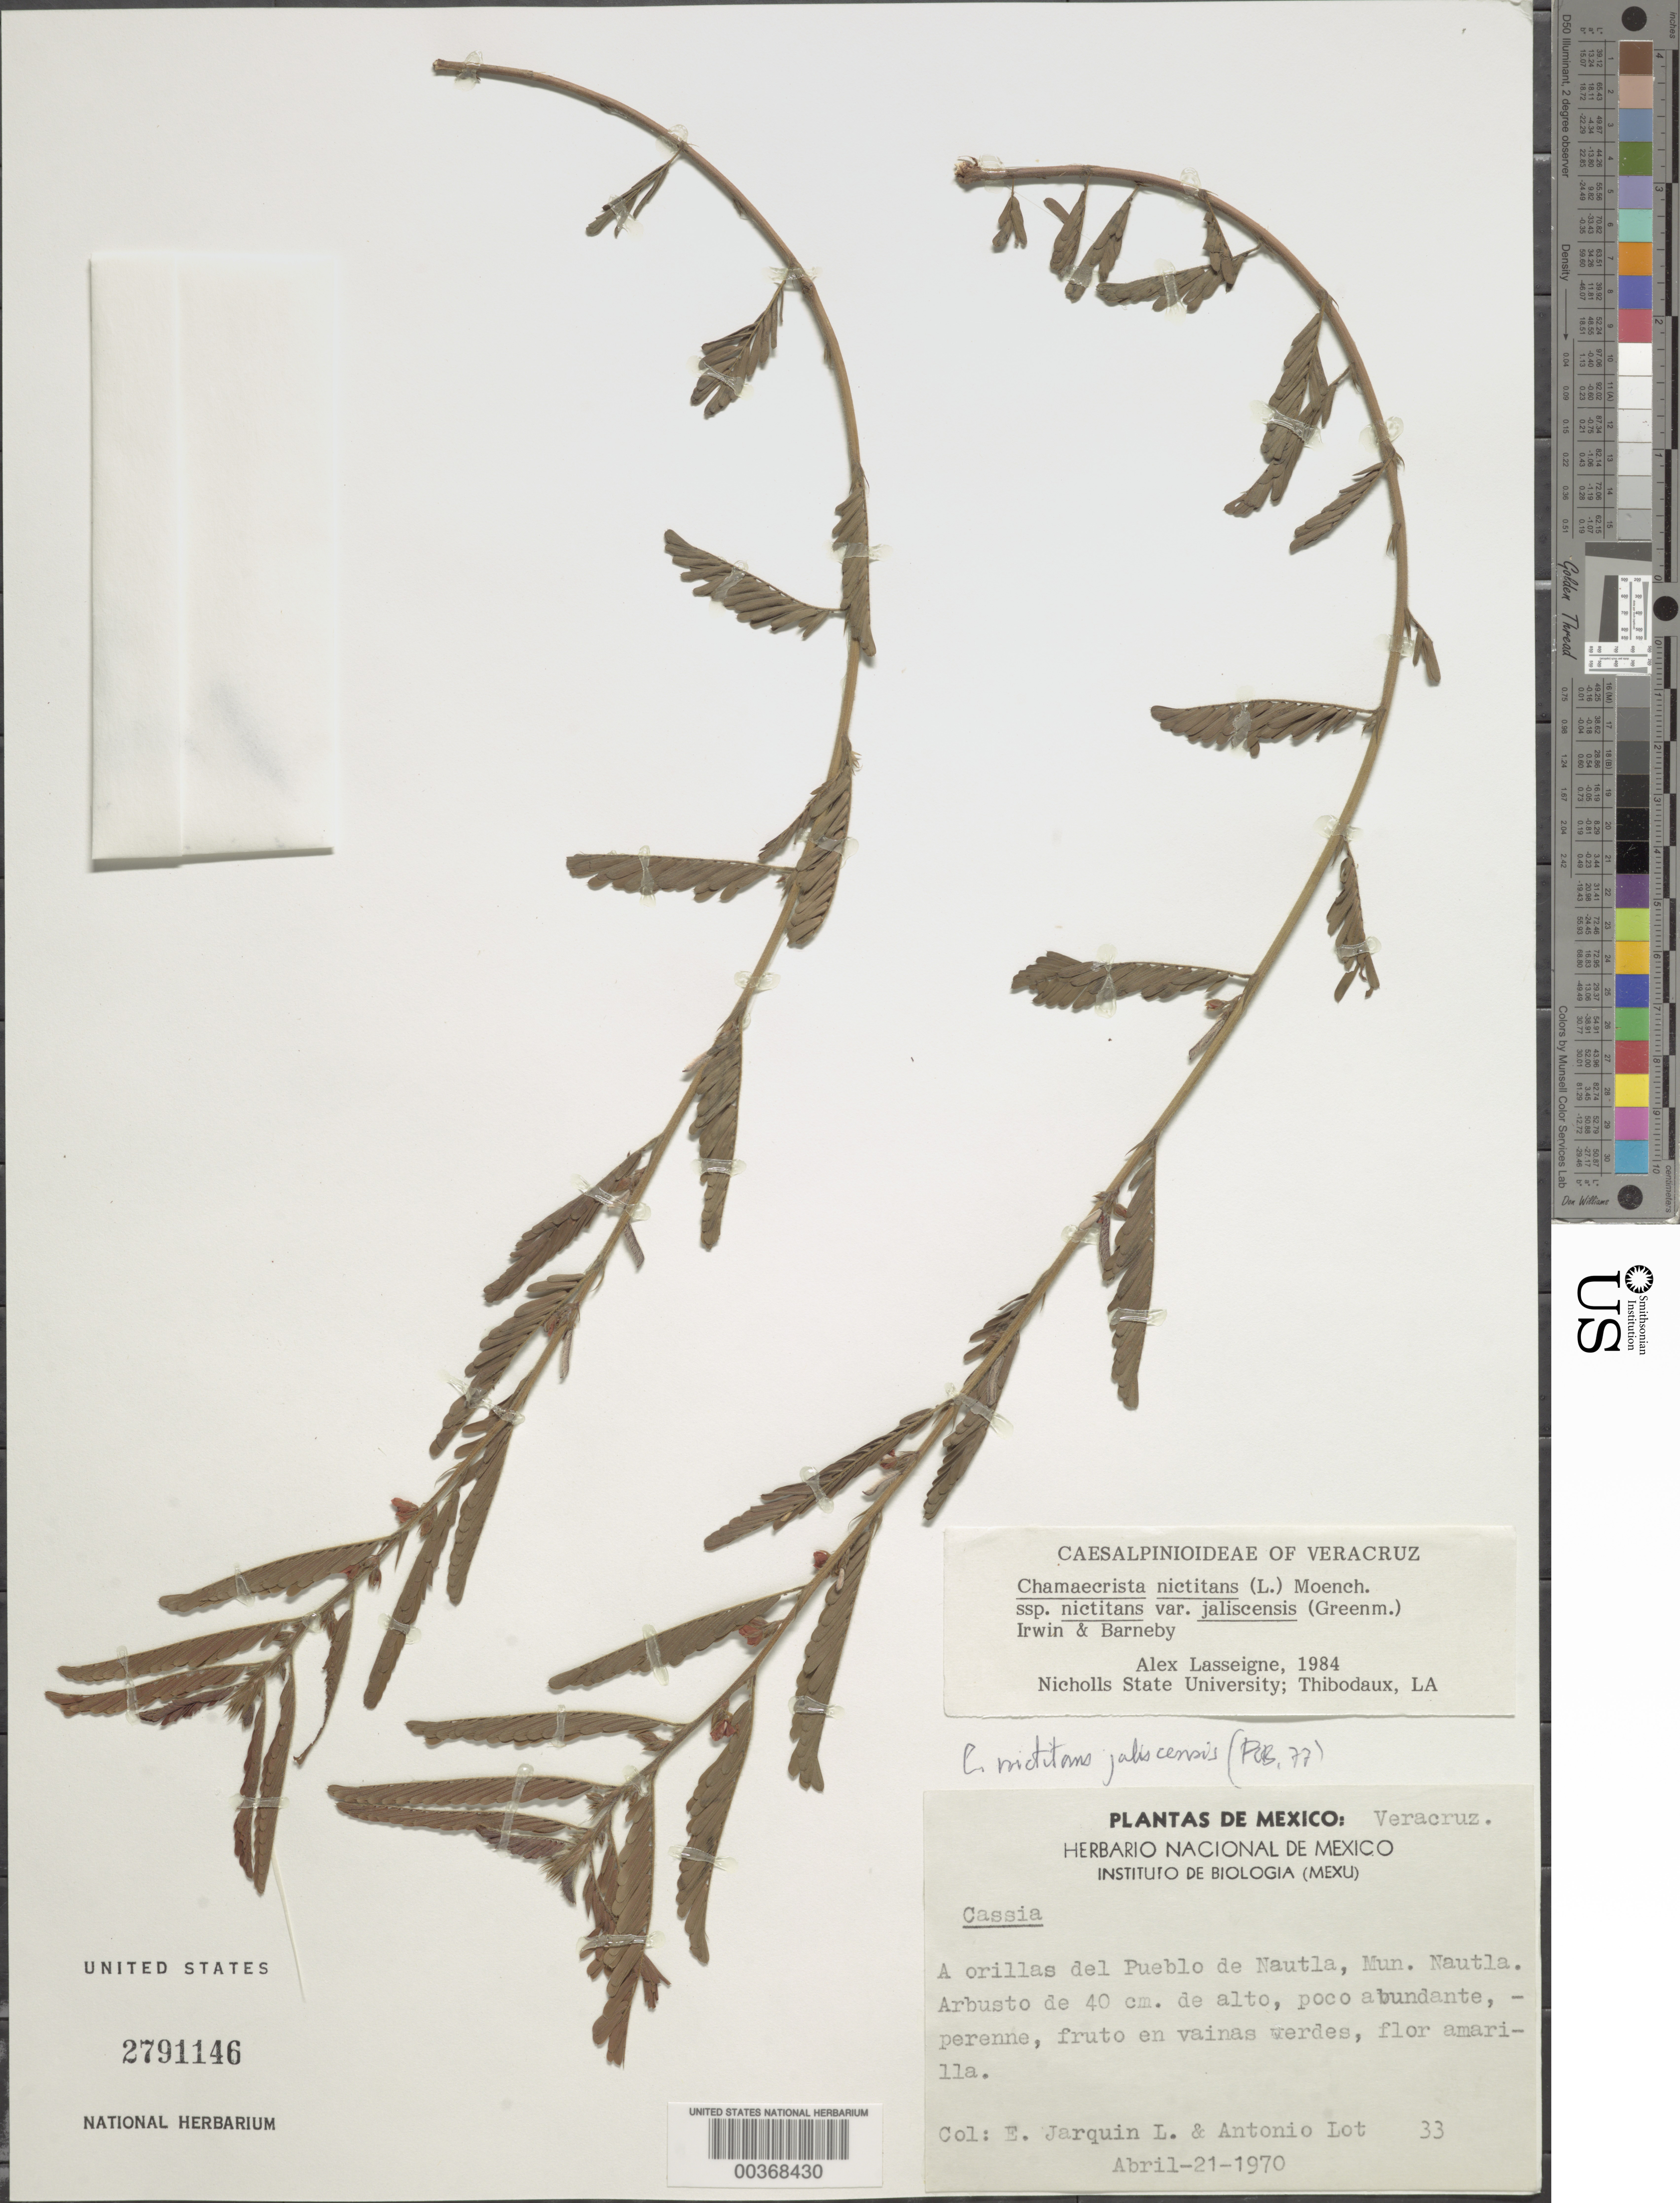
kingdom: Plantae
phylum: Tracheophyta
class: Magnoliopsida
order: Fabales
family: Fabaceae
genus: Chamaecrista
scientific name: Chamaecrista nictitans var. jaliscensis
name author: (Greenm.) H.S. Irwin & Barneby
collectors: E. Jarquin L. & A. Lot Helgueras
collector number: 33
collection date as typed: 21 Apr 1970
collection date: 1970-04-21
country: Mexico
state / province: Veracruz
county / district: Nautla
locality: Orillas del pueblo de nautla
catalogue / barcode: US 2791146